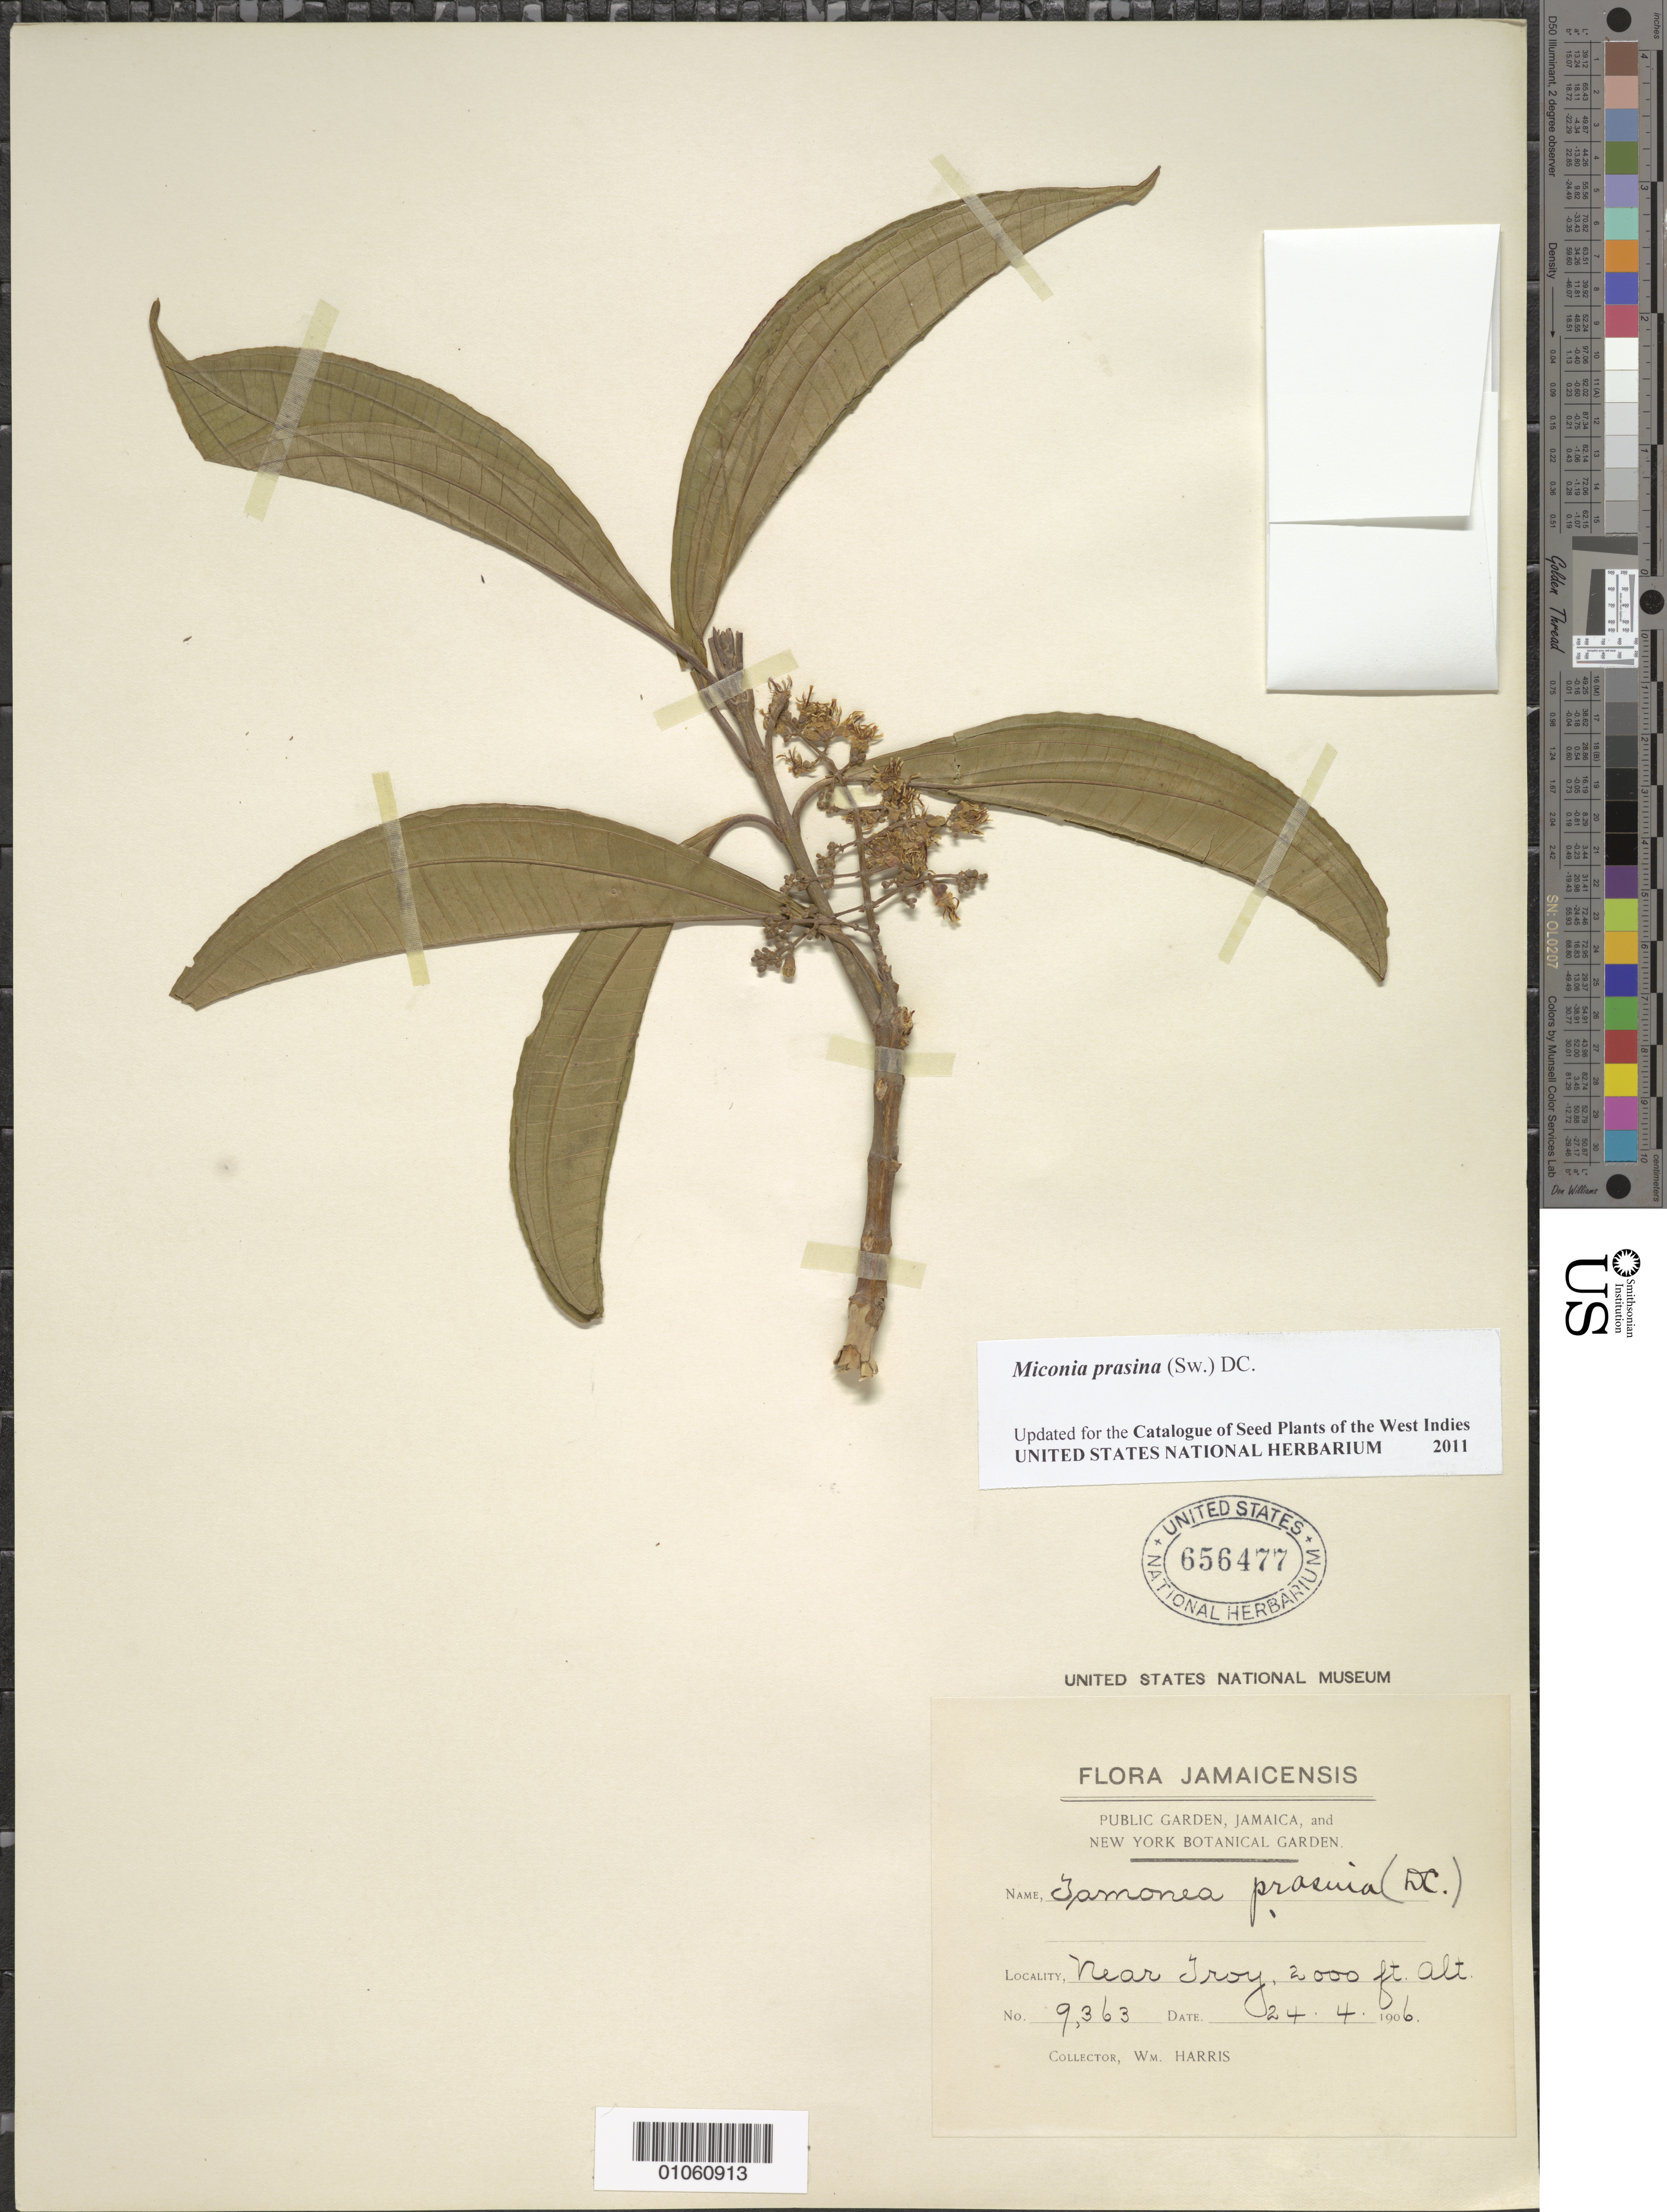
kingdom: Plantae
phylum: Tracheophyta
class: Magnoliopsida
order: Myrtales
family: Melastomataceae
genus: Miconia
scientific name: Miconia prasina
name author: (Sw.) DC.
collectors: W. Harris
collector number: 9363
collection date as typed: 24 Apr 1906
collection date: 1906-04-24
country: Jamaica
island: Jamaica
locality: Troy, near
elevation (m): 610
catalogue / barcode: US 656477